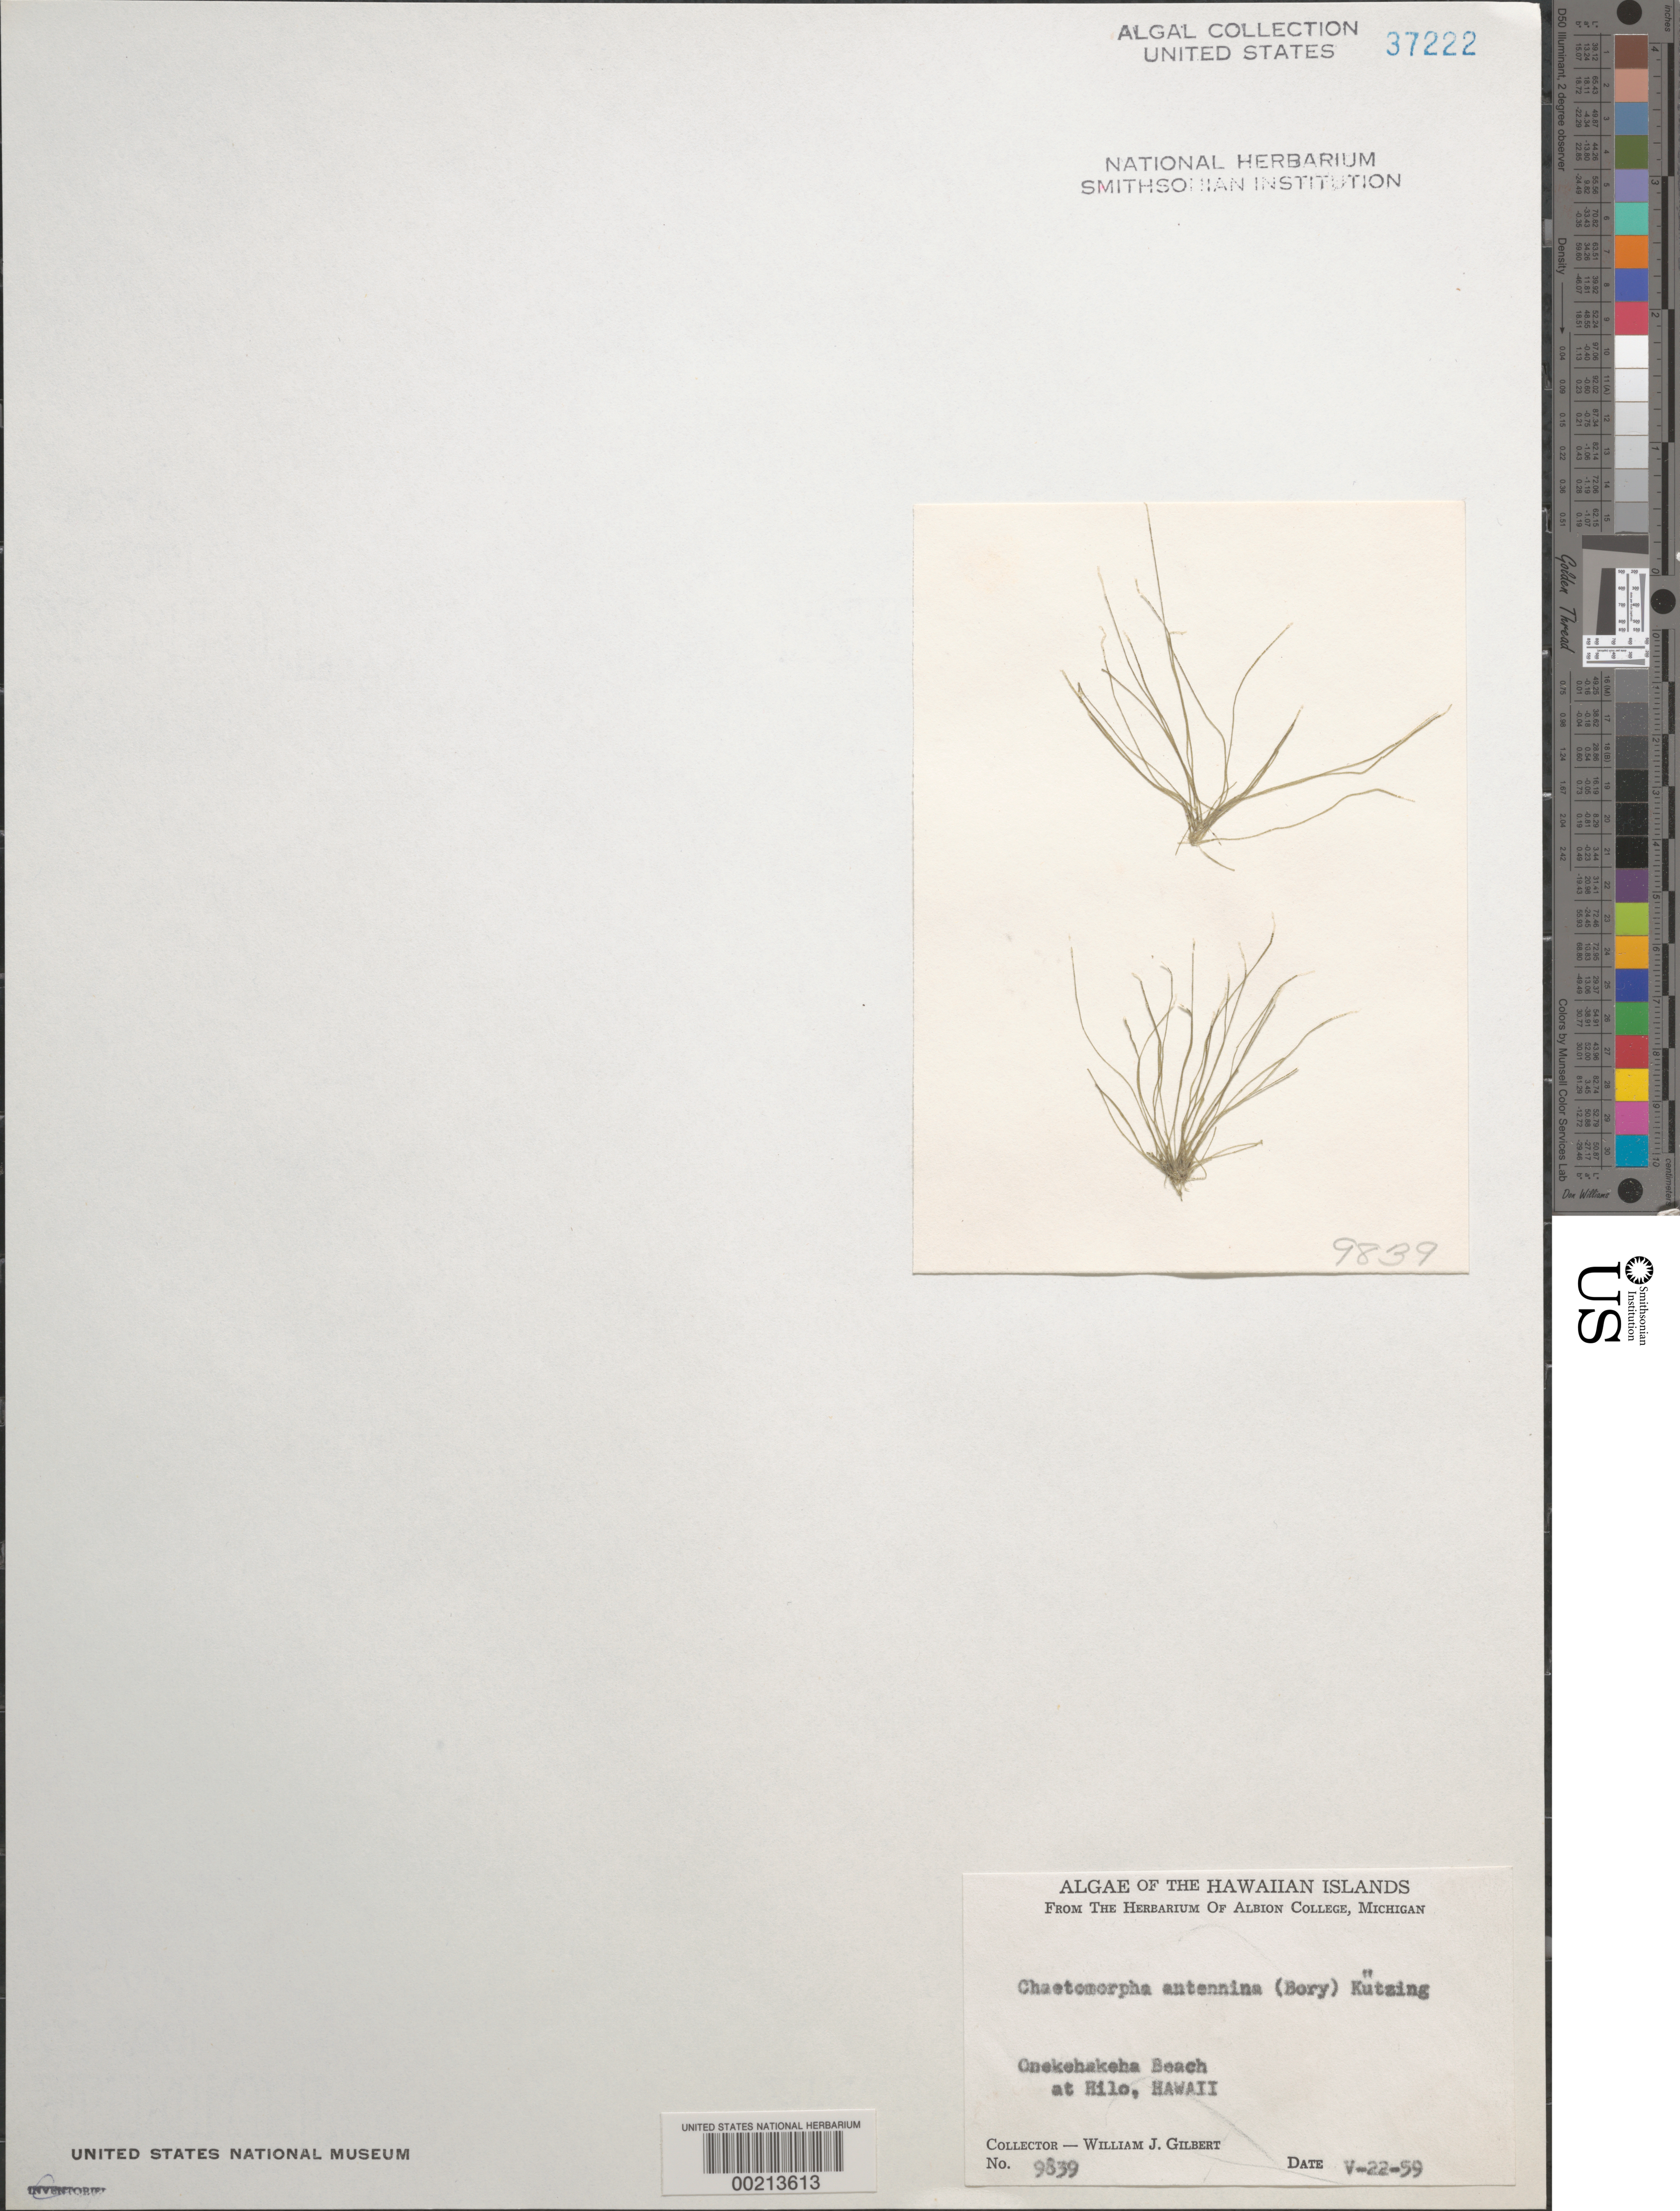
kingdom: Plantae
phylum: Chlorophyta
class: Ulvophyceae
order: Cladophorales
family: Cladophoraceae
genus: Chaetomorpha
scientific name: Chaetomorpha antennina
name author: (Bory) Kütz.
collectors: W. J. Gilbert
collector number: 9839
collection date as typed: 22 May 1959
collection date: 1959-05-22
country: United States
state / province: Hawaii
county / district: Hawaii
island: Hawaii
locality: Hilo, Onekahakaha Beach (Onekehakeha Beach), Onekahakaha Beach Park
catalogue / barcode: US 37222